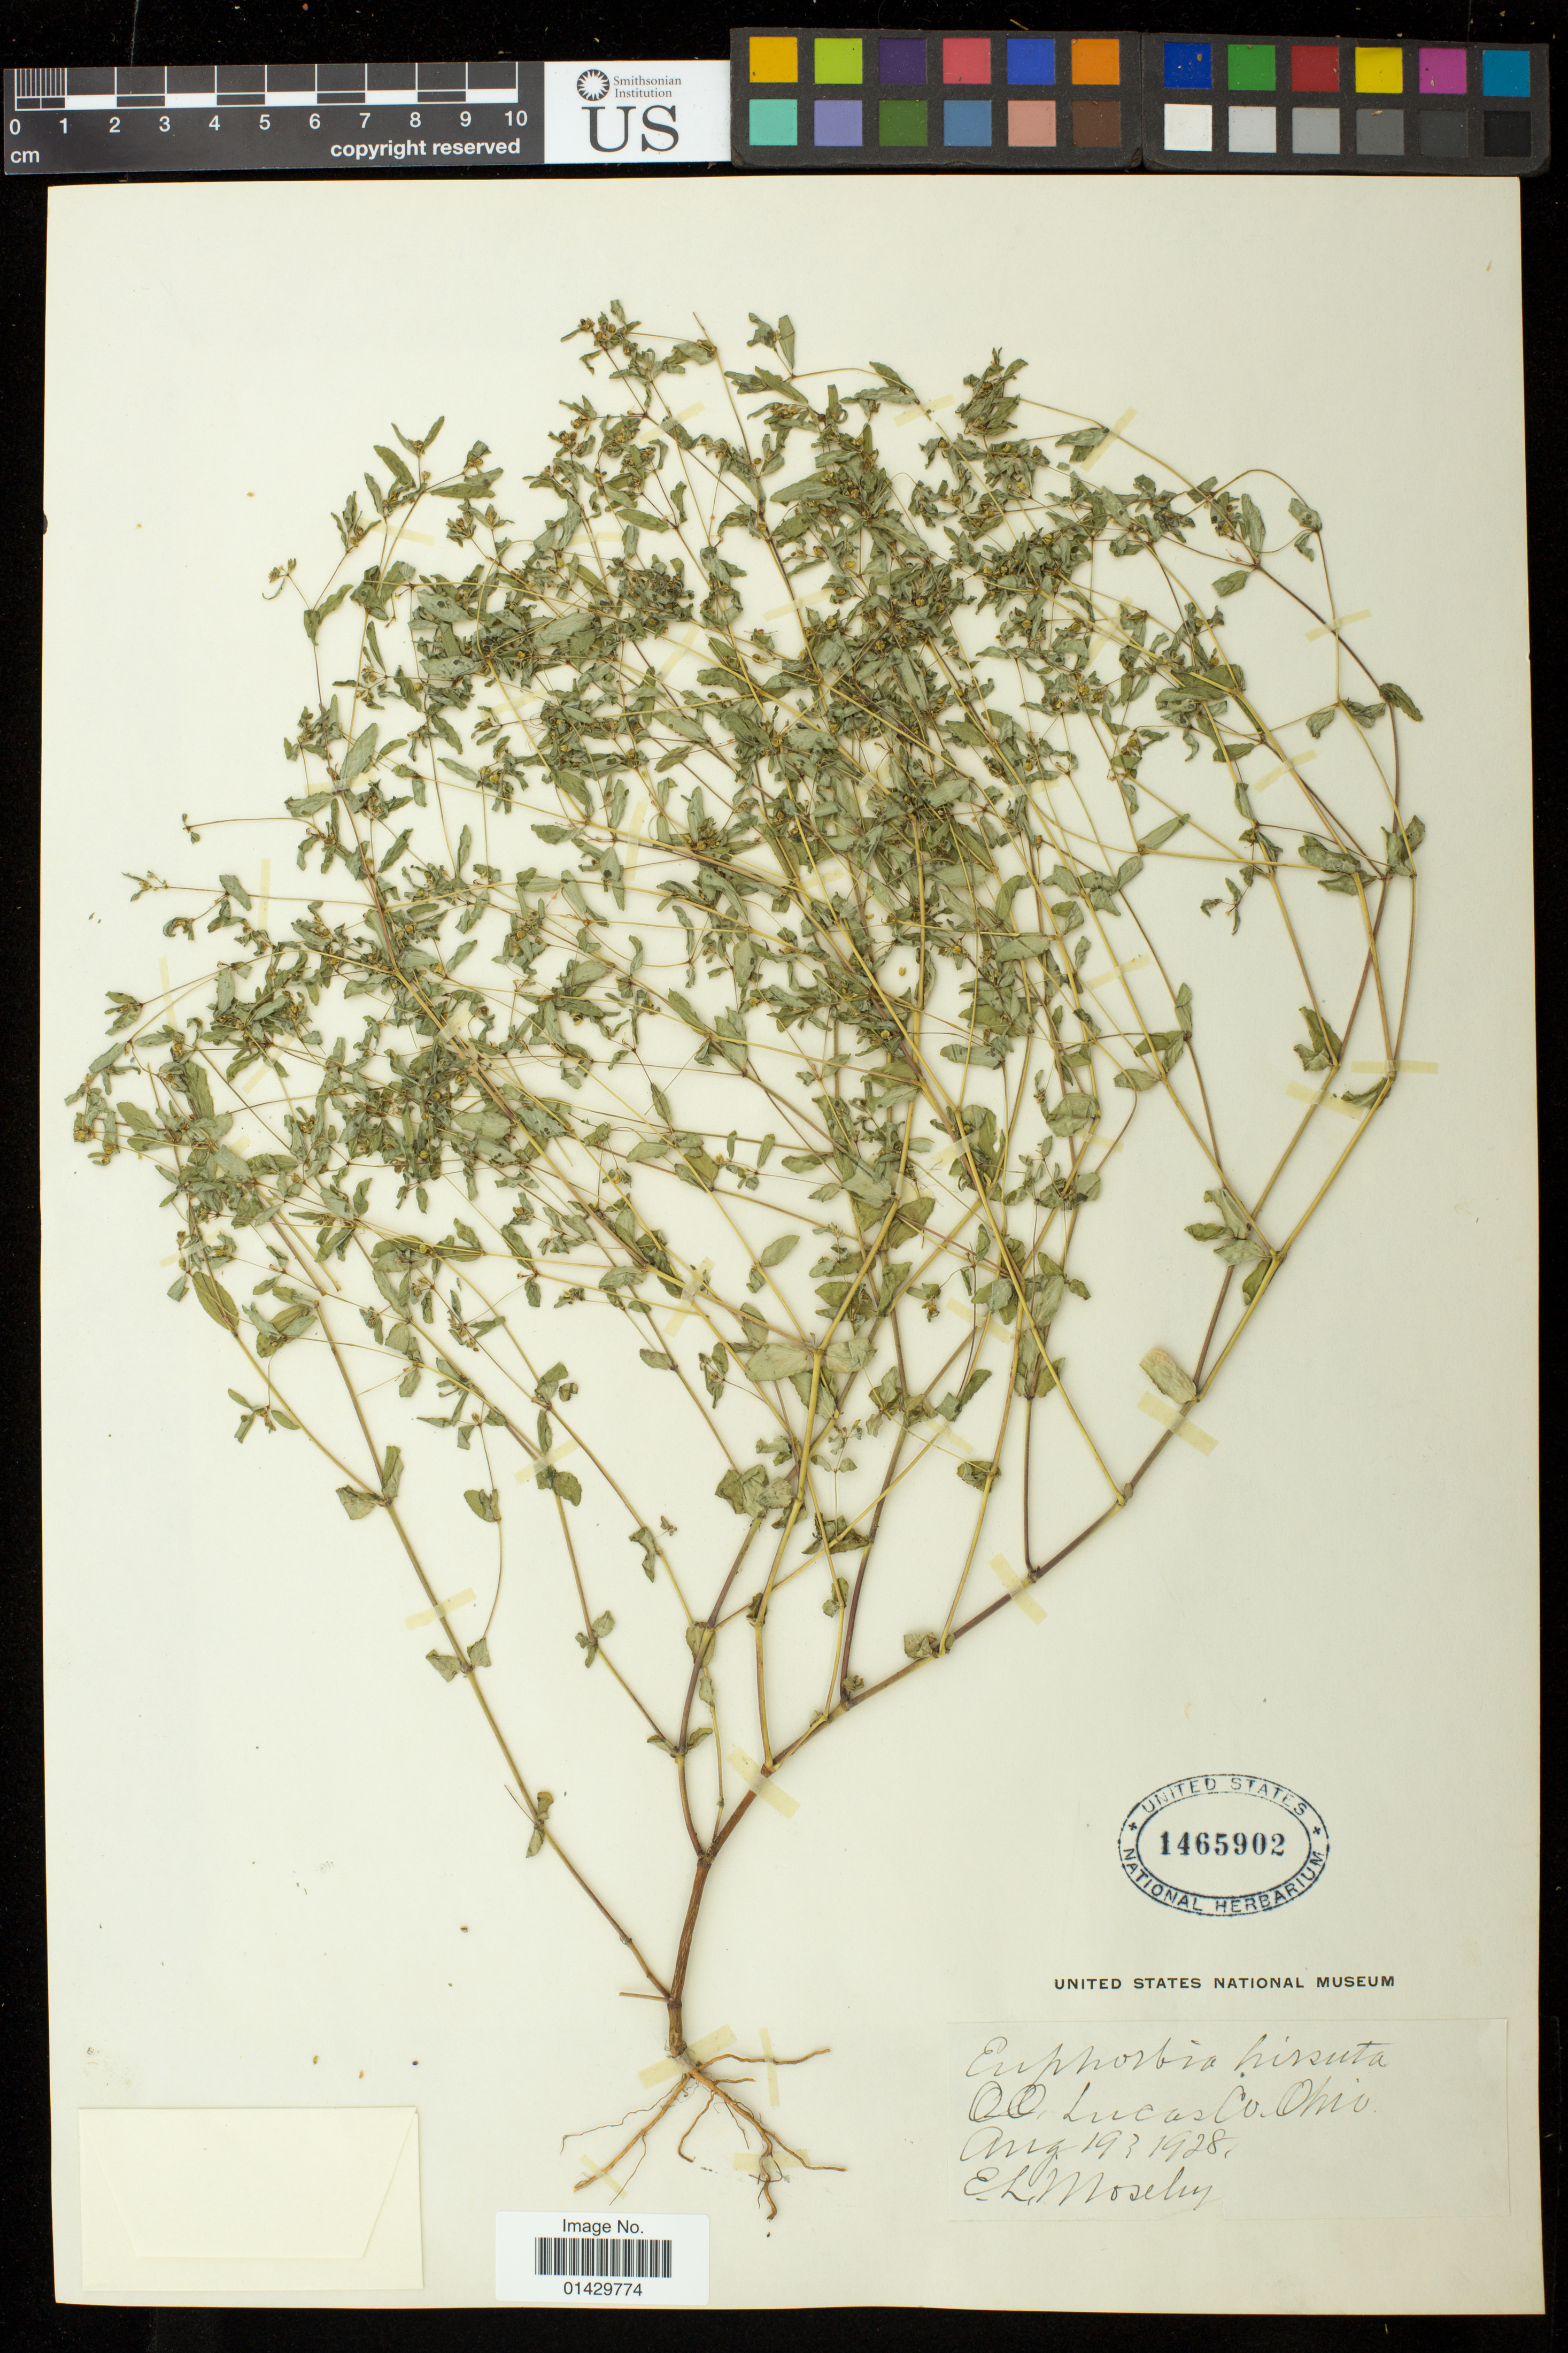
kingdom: Plantae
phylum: Tracheophyta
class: Magnoliopsida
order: Malpighiales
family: Euphorbiaceae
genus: Euphorbia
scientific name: Euphorbia vermiculata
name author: Raf.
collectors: E. Moseley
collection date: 1928-08-19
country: United States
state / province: Ohio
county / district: Lucas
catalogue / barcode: US 1465902